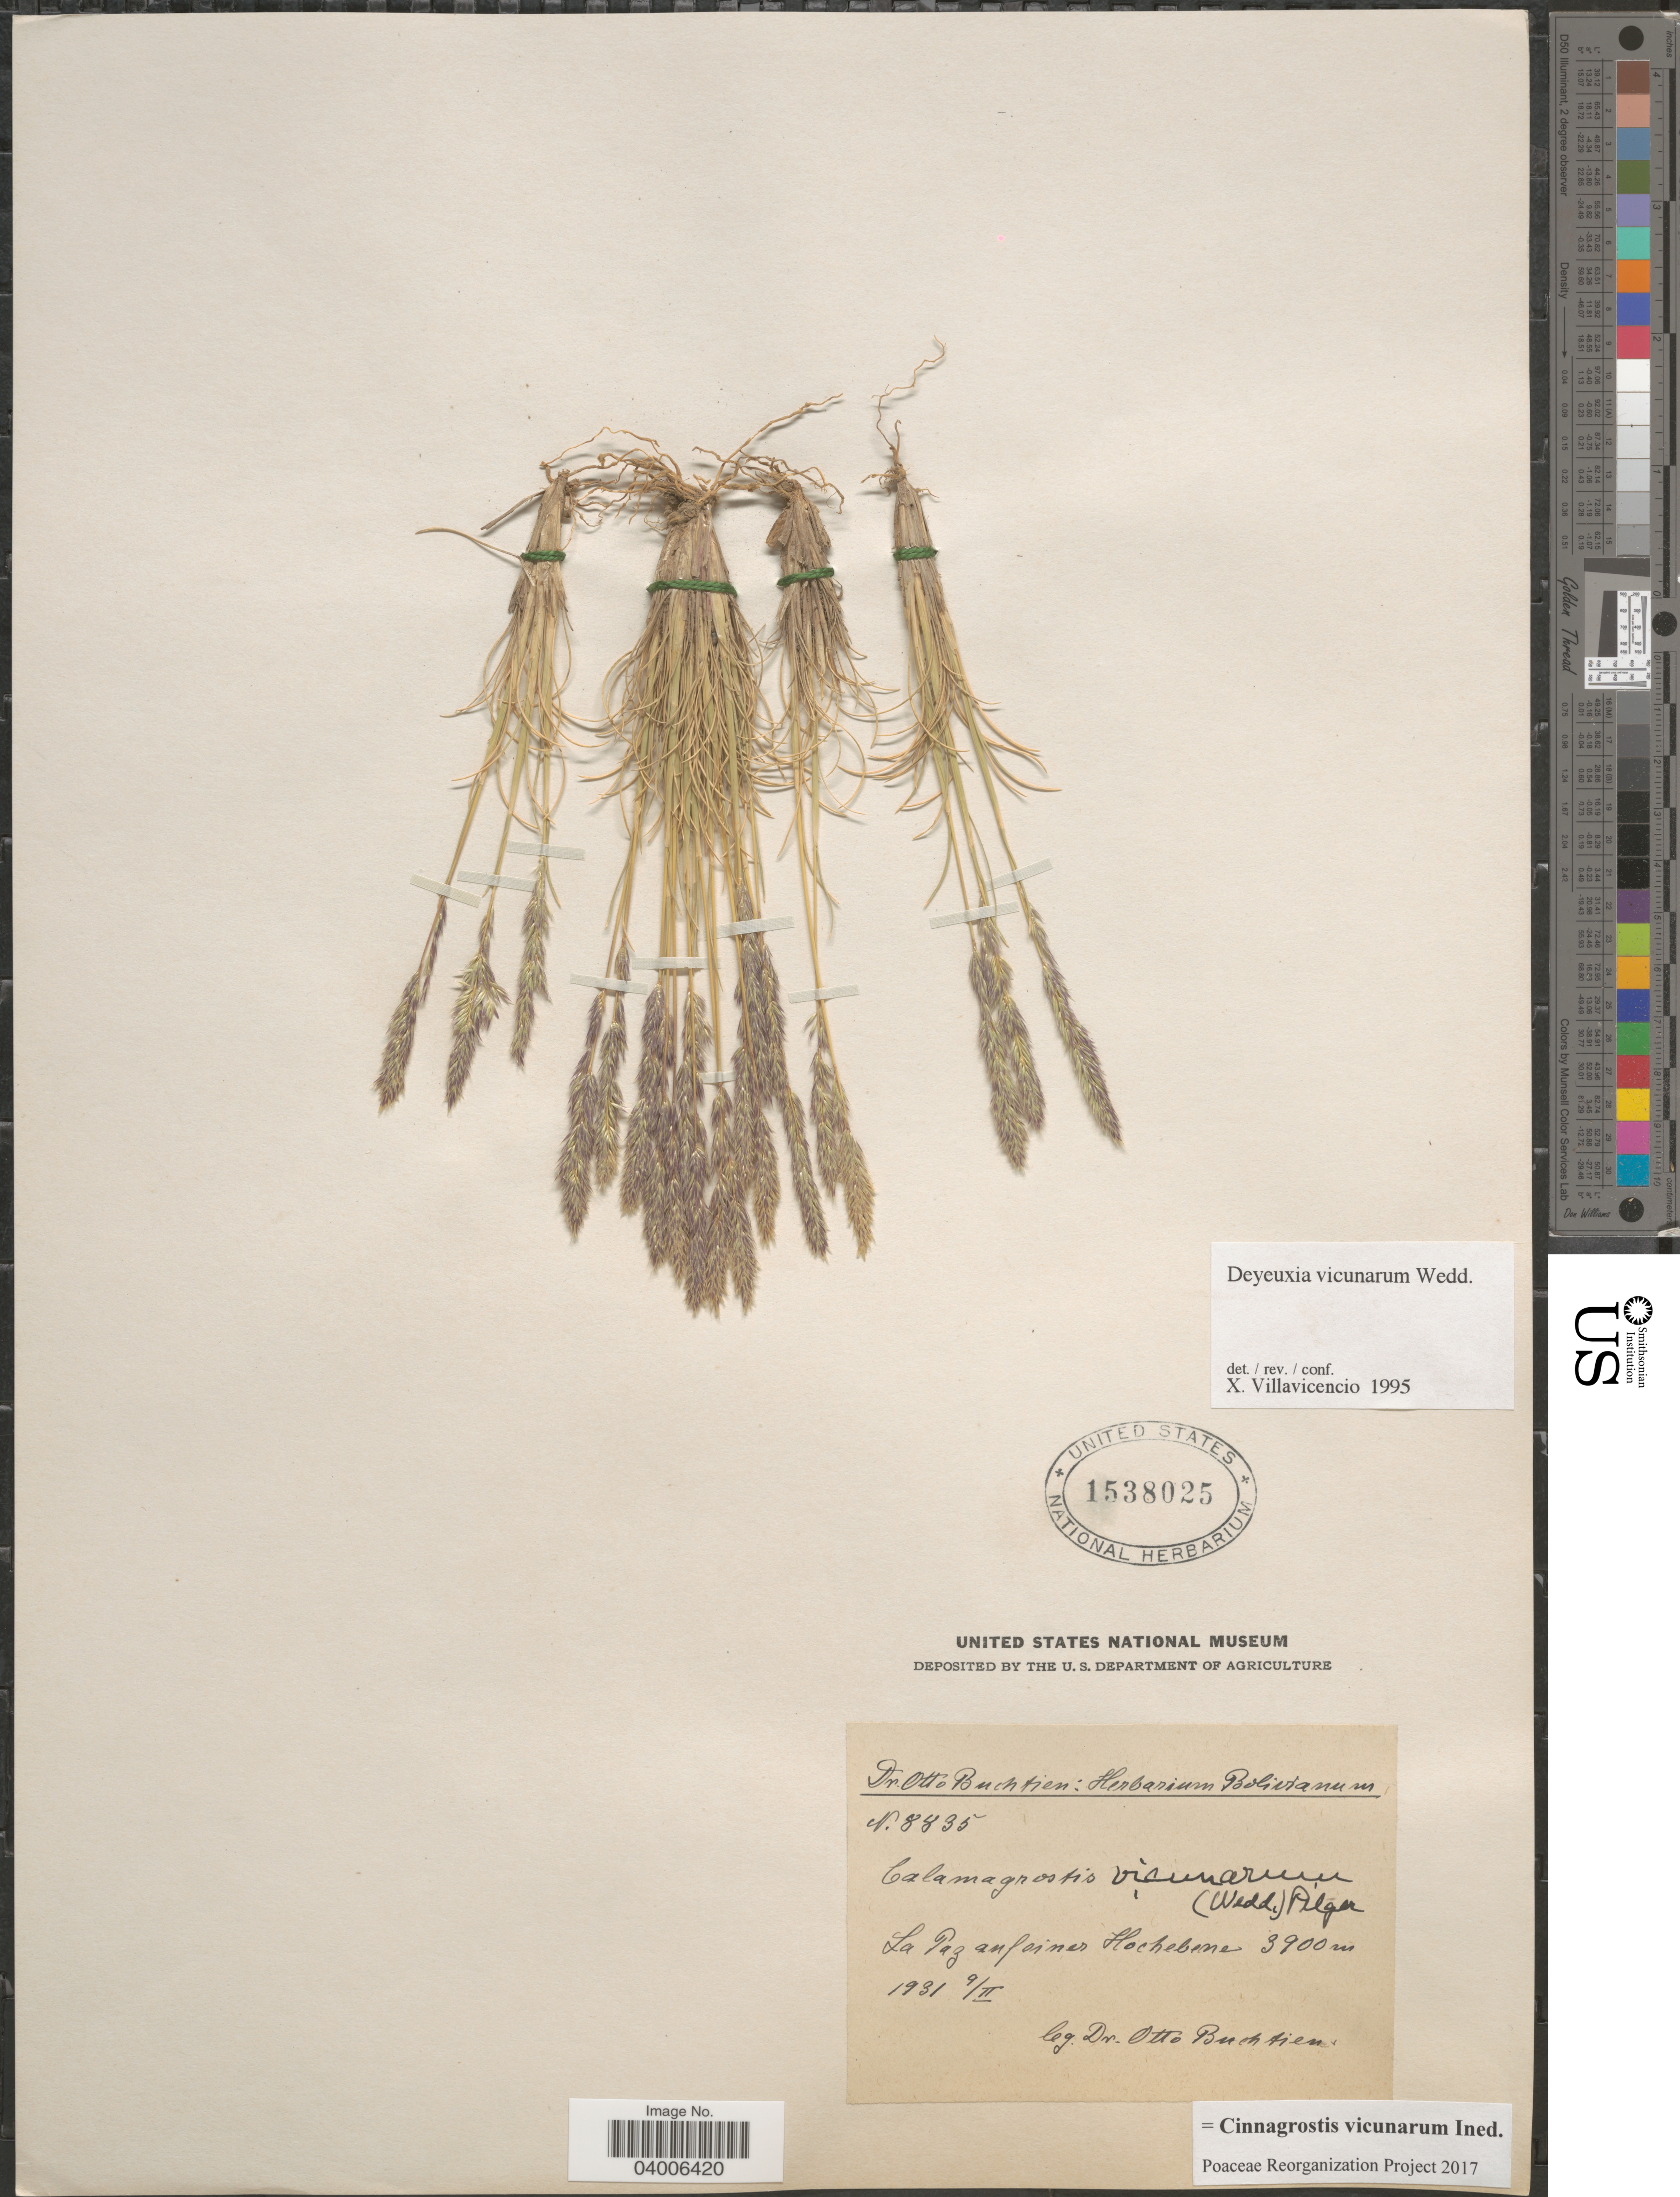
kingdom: Plantae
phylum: Tracheophyta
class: Liliopsida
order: Poales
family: Poaceae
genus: Cinnagrostis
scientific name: Cinnagrostis vicunarum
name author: (Wedd.) P.M. Peterson et al.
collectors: O. Buchtien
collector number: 8835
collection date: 1931-02-09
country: Bolivia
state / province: La Paz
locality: La Paz auf einer Hochebene.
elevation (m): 3900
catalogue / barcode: US 1538025